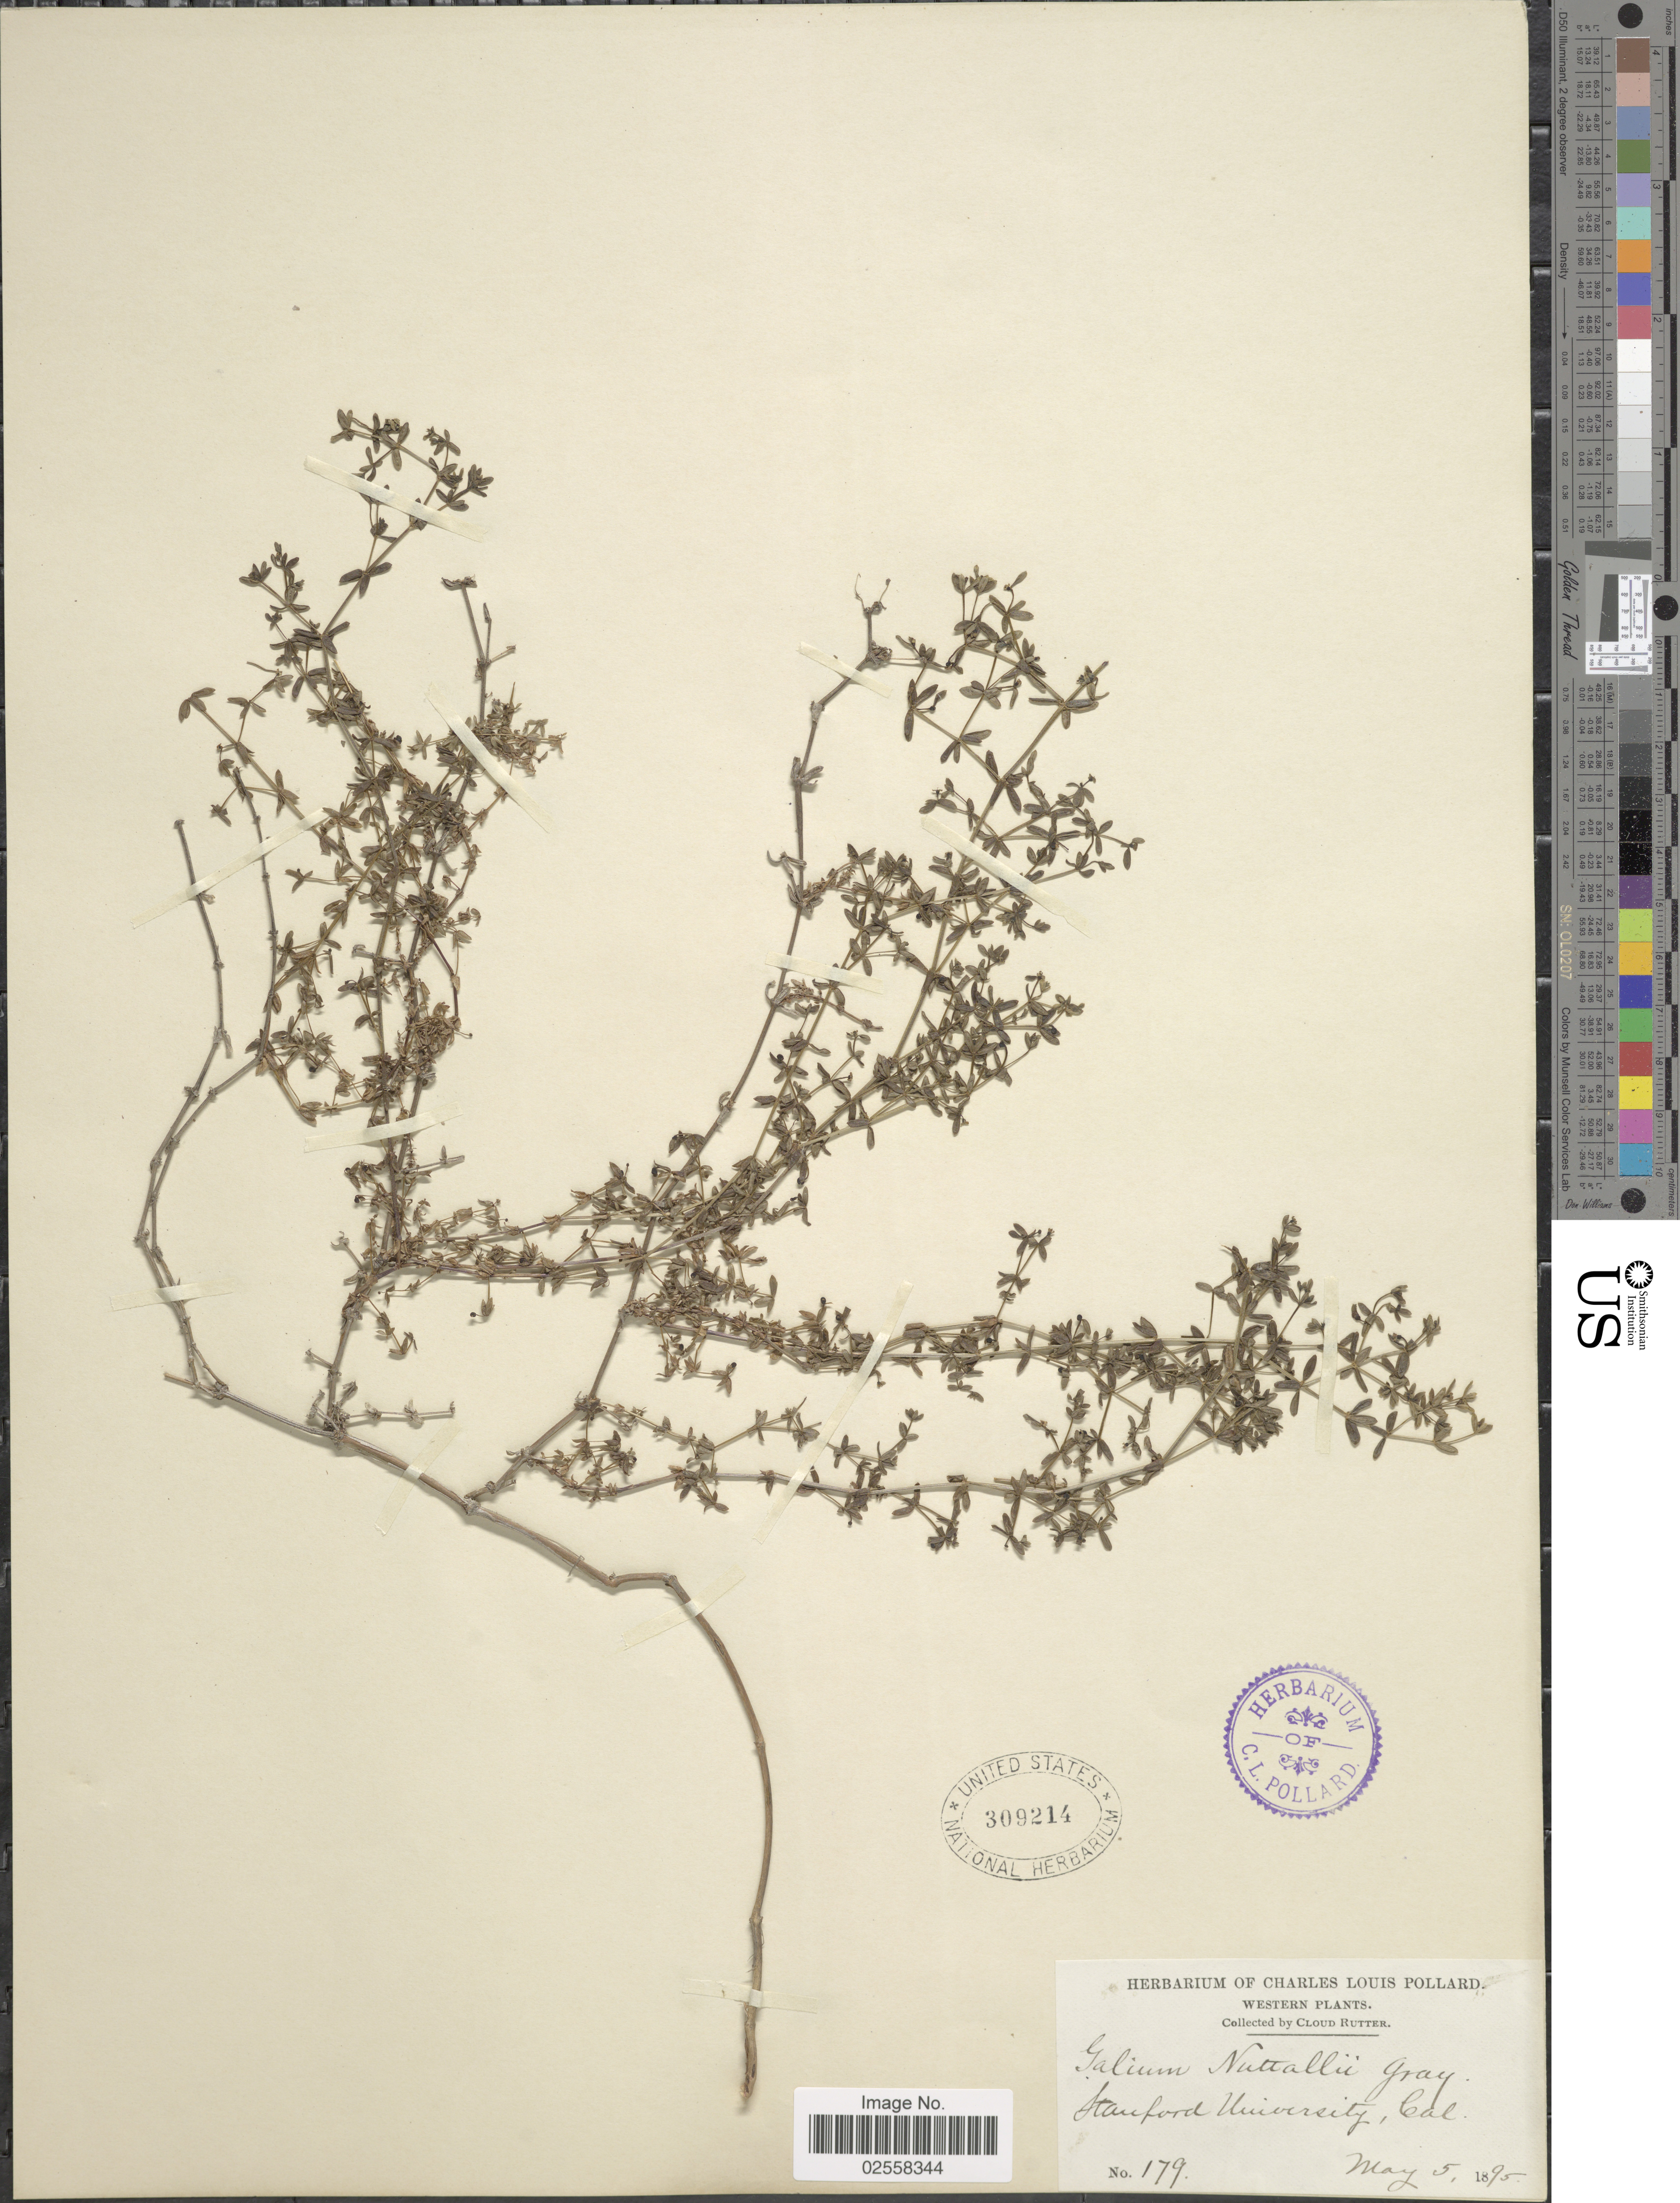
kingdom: Plantae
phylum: Tracheophyta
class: Magnoliopsida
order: Gentianales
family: Rubiaceae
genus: Galium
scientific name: Galium nuttallii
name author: A. Gray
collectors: C. Rutter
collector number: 179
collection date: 1895-05-05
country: United States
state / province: California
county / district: Santa Clara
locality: Stanford University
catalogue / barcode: US 309214